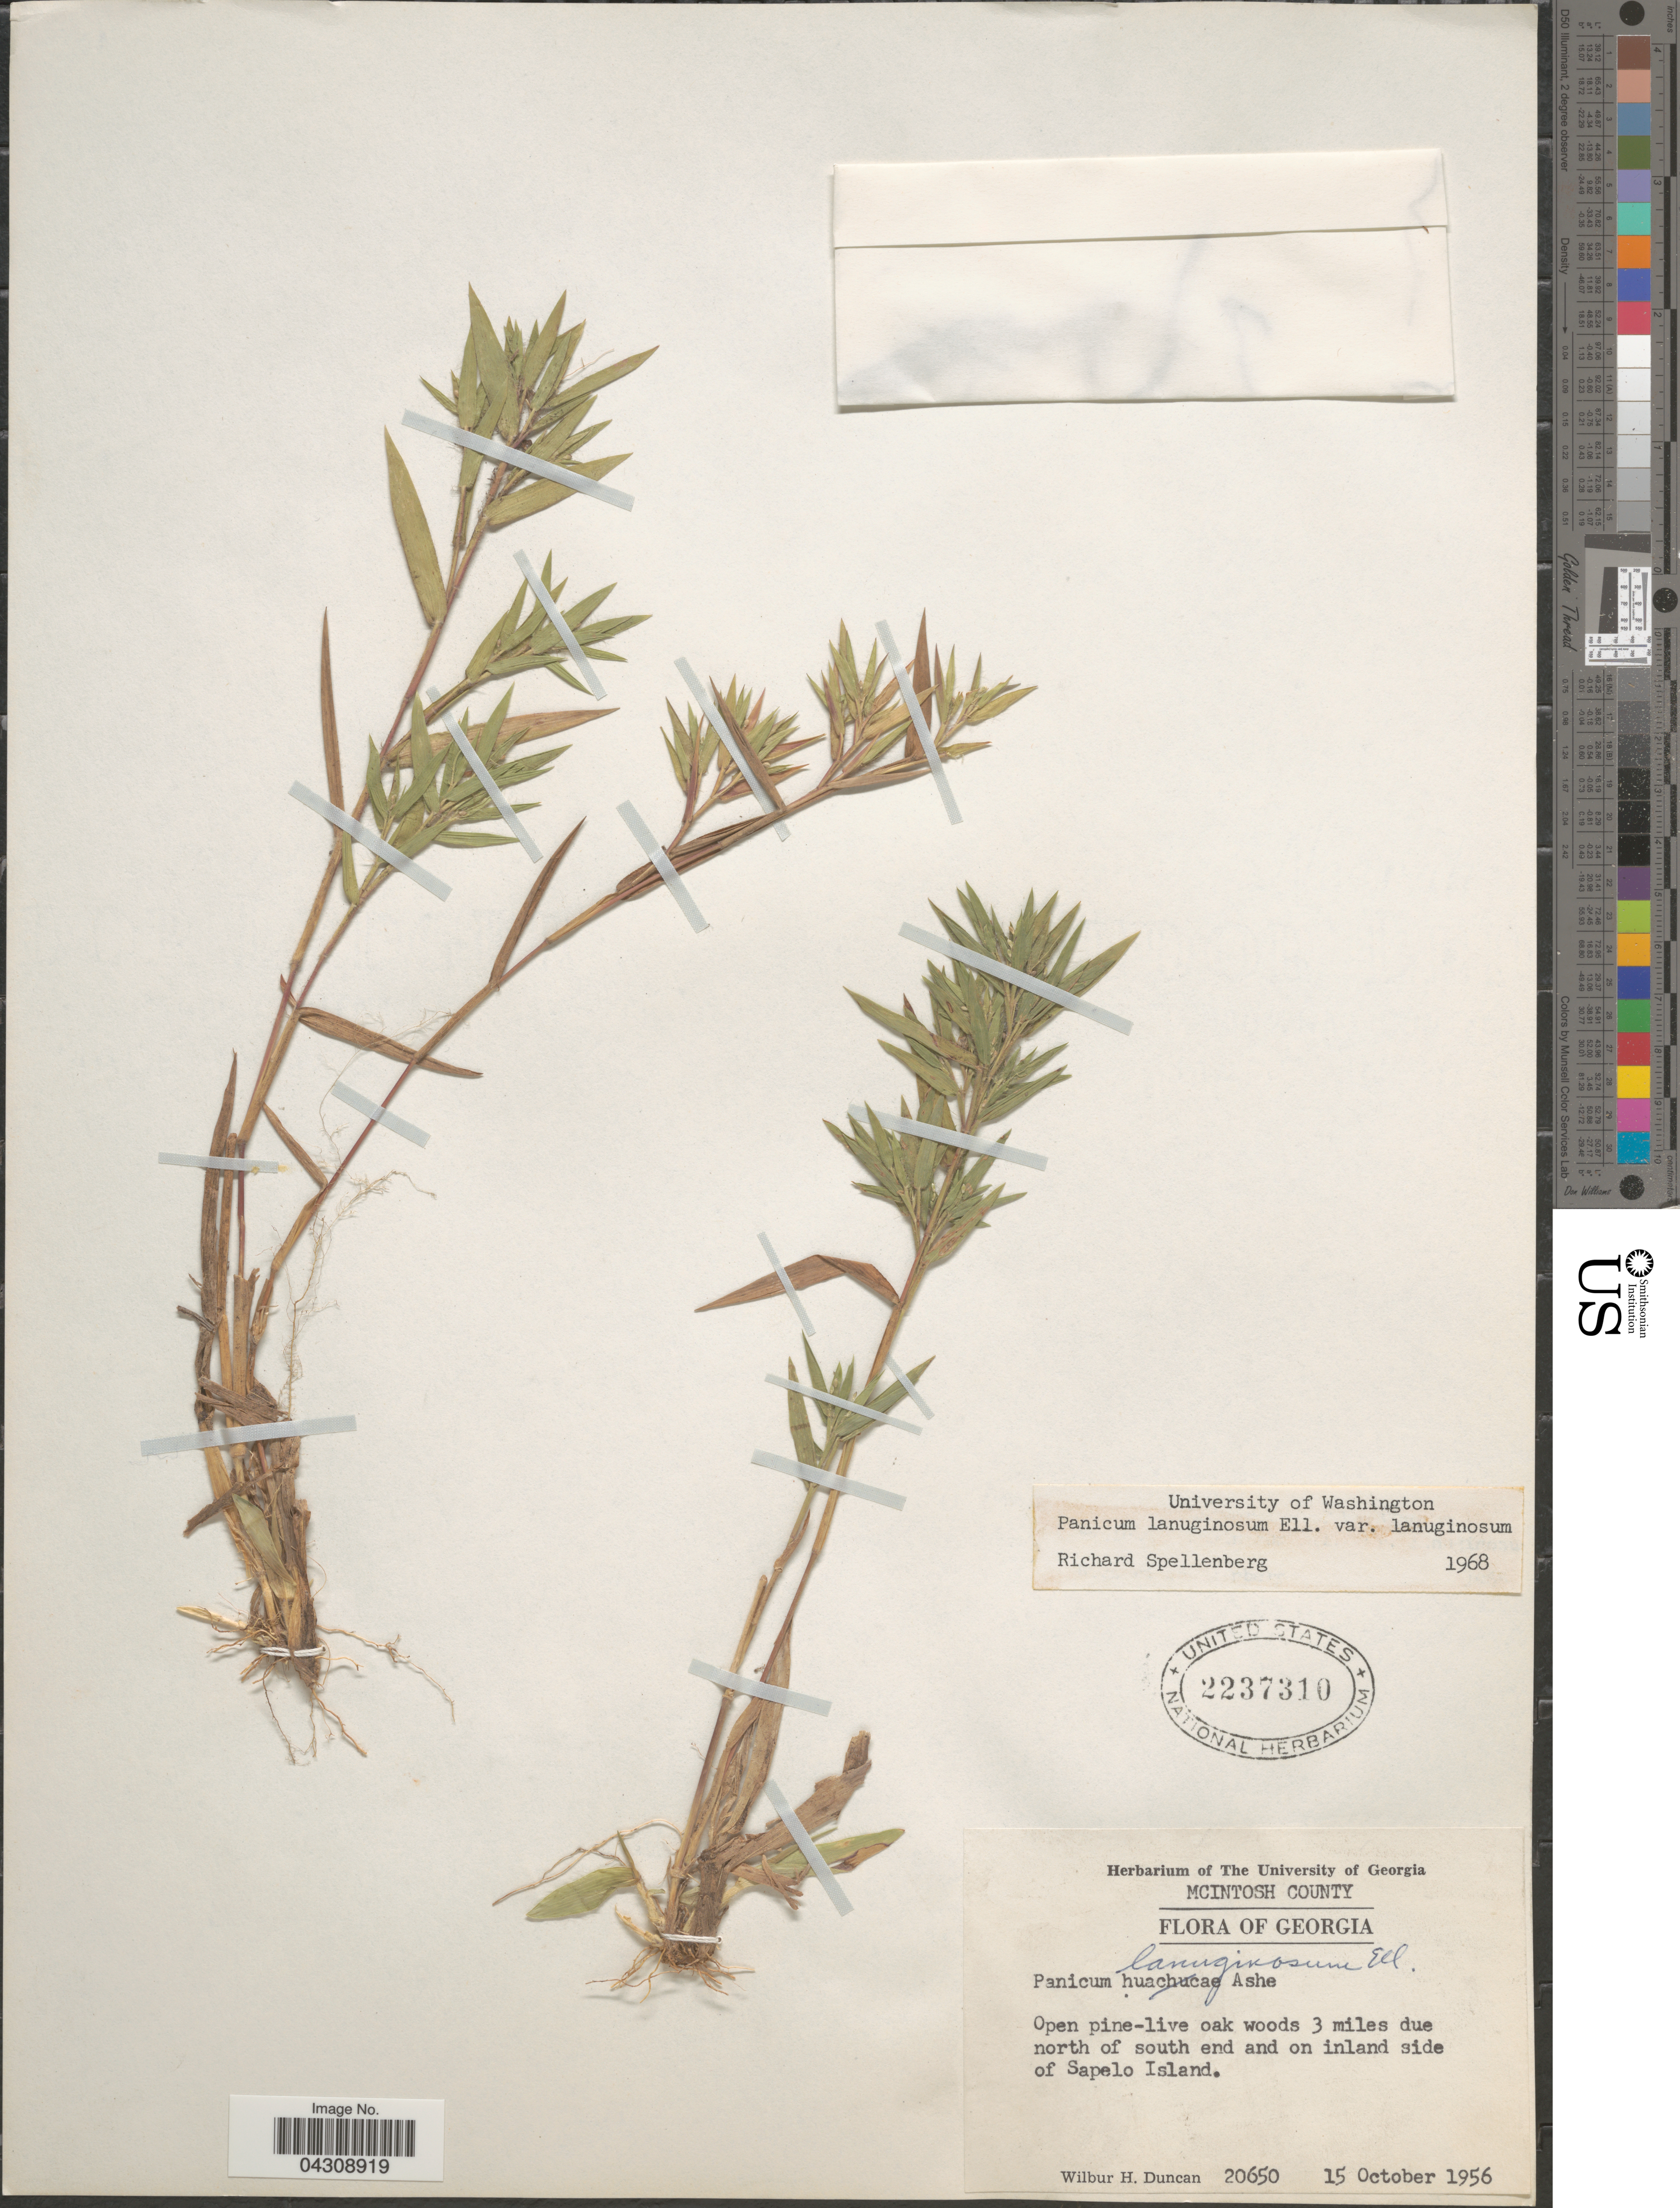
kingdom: Plantae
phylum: Tracheophyta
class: Liliopsida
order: Poales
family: Poaceae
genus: Dichanthelium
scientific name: Dichanthelium acuminatum var. acuminatum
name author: (Sw.) Gould & C.A. Clark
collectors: W. H. Duncan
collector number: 20650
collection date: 1956-10-15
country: United States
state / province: Georgia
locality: Mcintosh County. Open pine-live oak woods 3 miles due north of South end and on island side of Sapelo Island.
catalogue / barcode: US 2237310